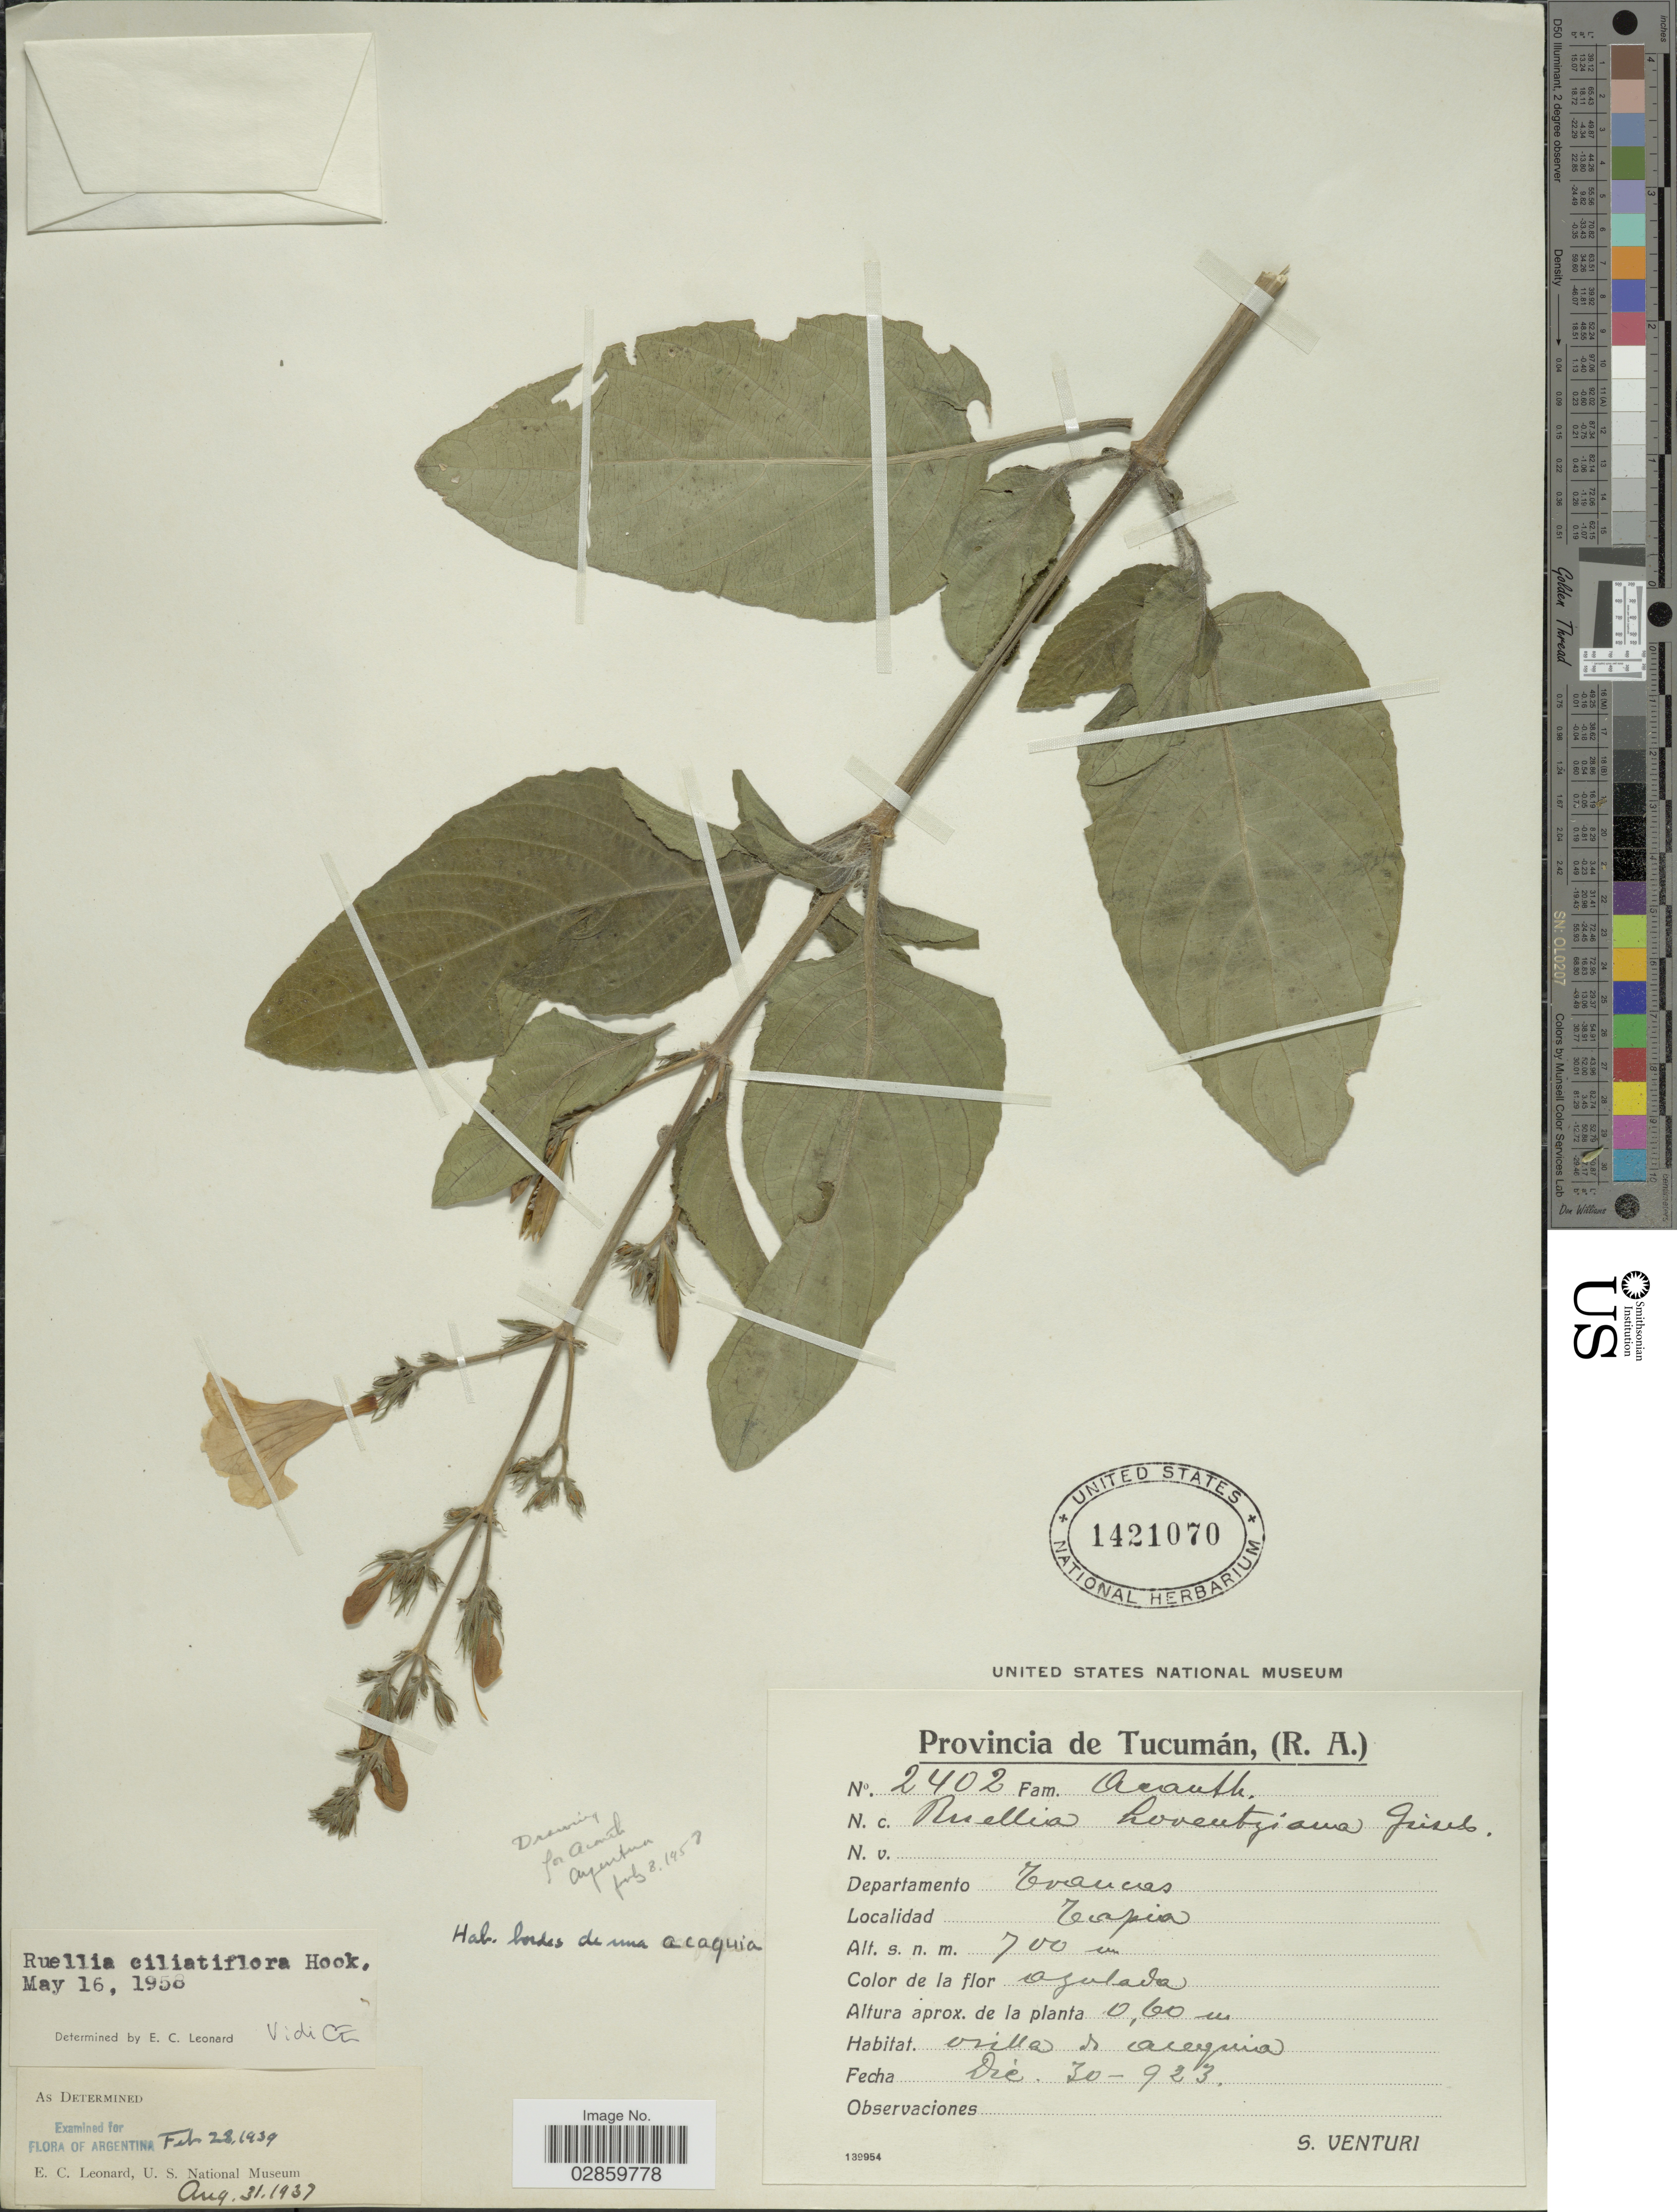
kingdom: Plantae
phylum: Tracheophyta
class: Magnoliopsida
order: Lamiales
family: Acanthaceae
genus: Ruellia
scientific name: Ruellia ciliatiflora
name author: Hook.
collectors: S. Venturi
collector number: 2402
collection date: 1923-12-23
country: Argentina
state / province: Tucuman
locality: Departamento Trancas. Tapia.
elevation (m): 700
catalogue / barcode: US 1421070